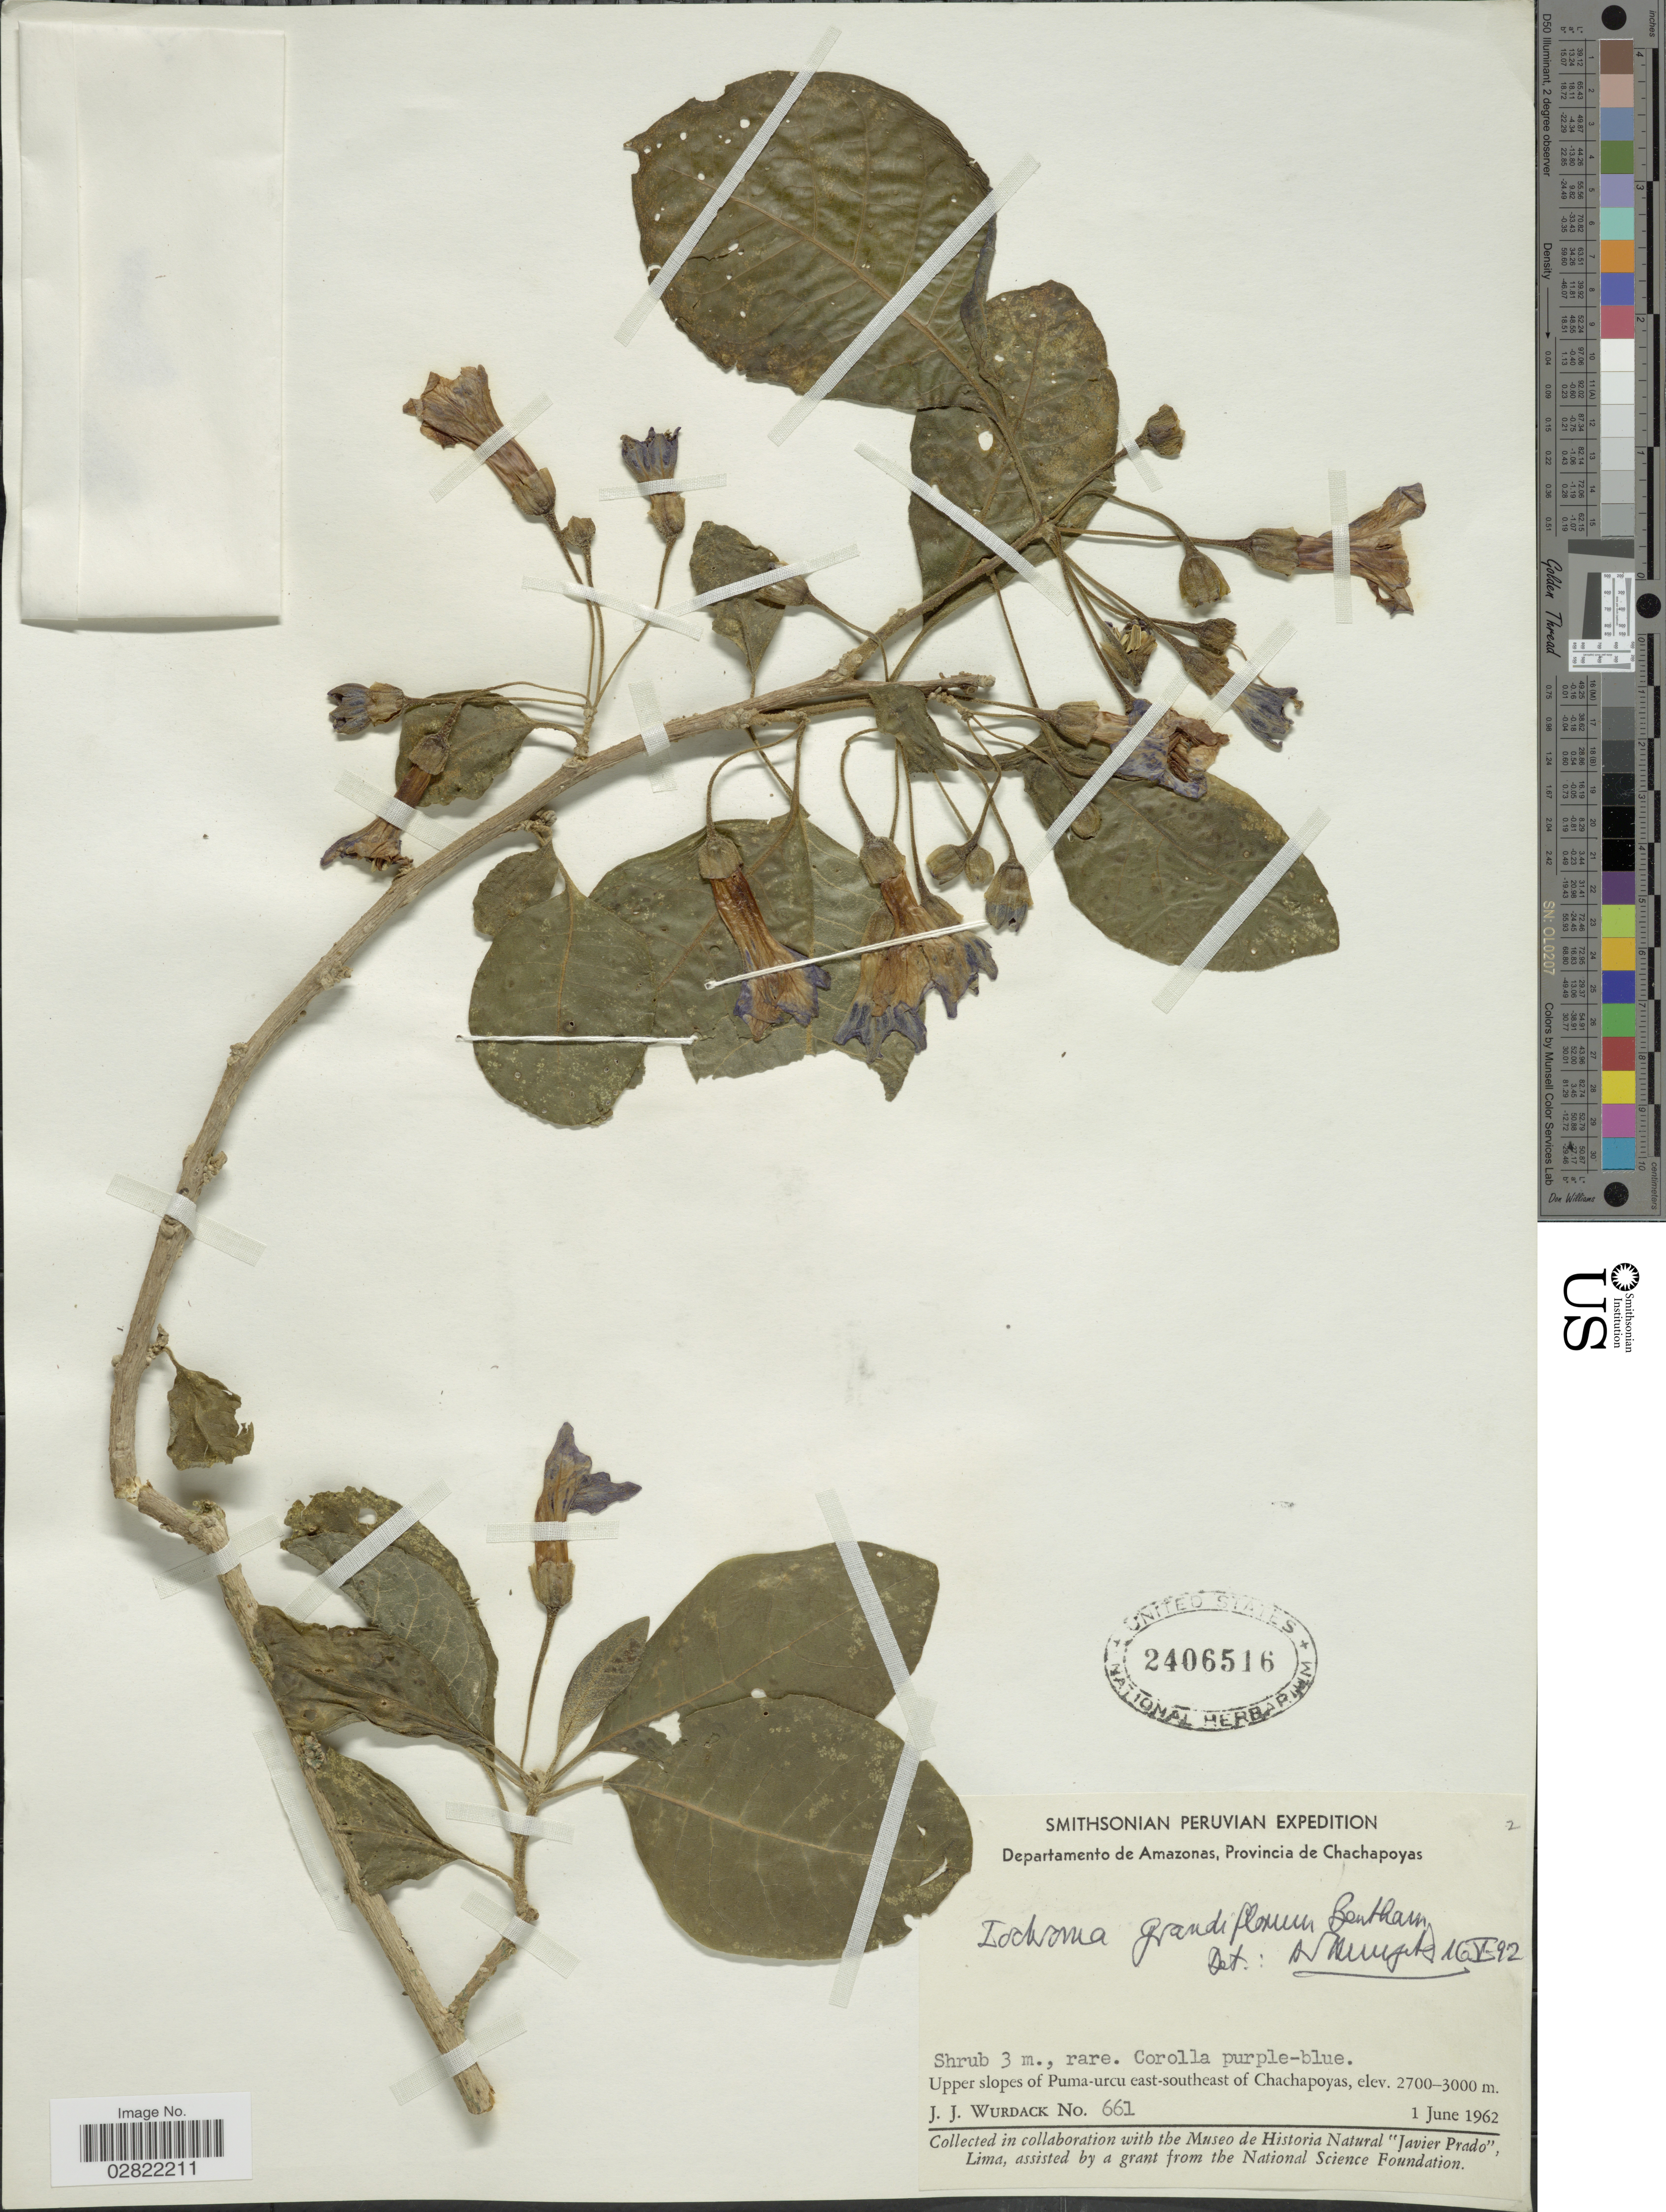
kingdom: Plantae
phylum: Tracheophyta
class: Magnoliopsida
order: Solanales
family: Solanaceae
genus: Iochroma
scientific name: Iochroma grandiflorum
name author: Benth.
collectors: J. J. Wurdack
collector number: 661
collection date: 1962-06-01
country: Peru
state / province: Amazonas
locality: Departamento de Amazonas, Provincia de Chachapoyas, Upper slopes of Puma-urcu east-southeast of Chachapoyas.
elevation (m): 2700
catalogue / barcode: US 2406516